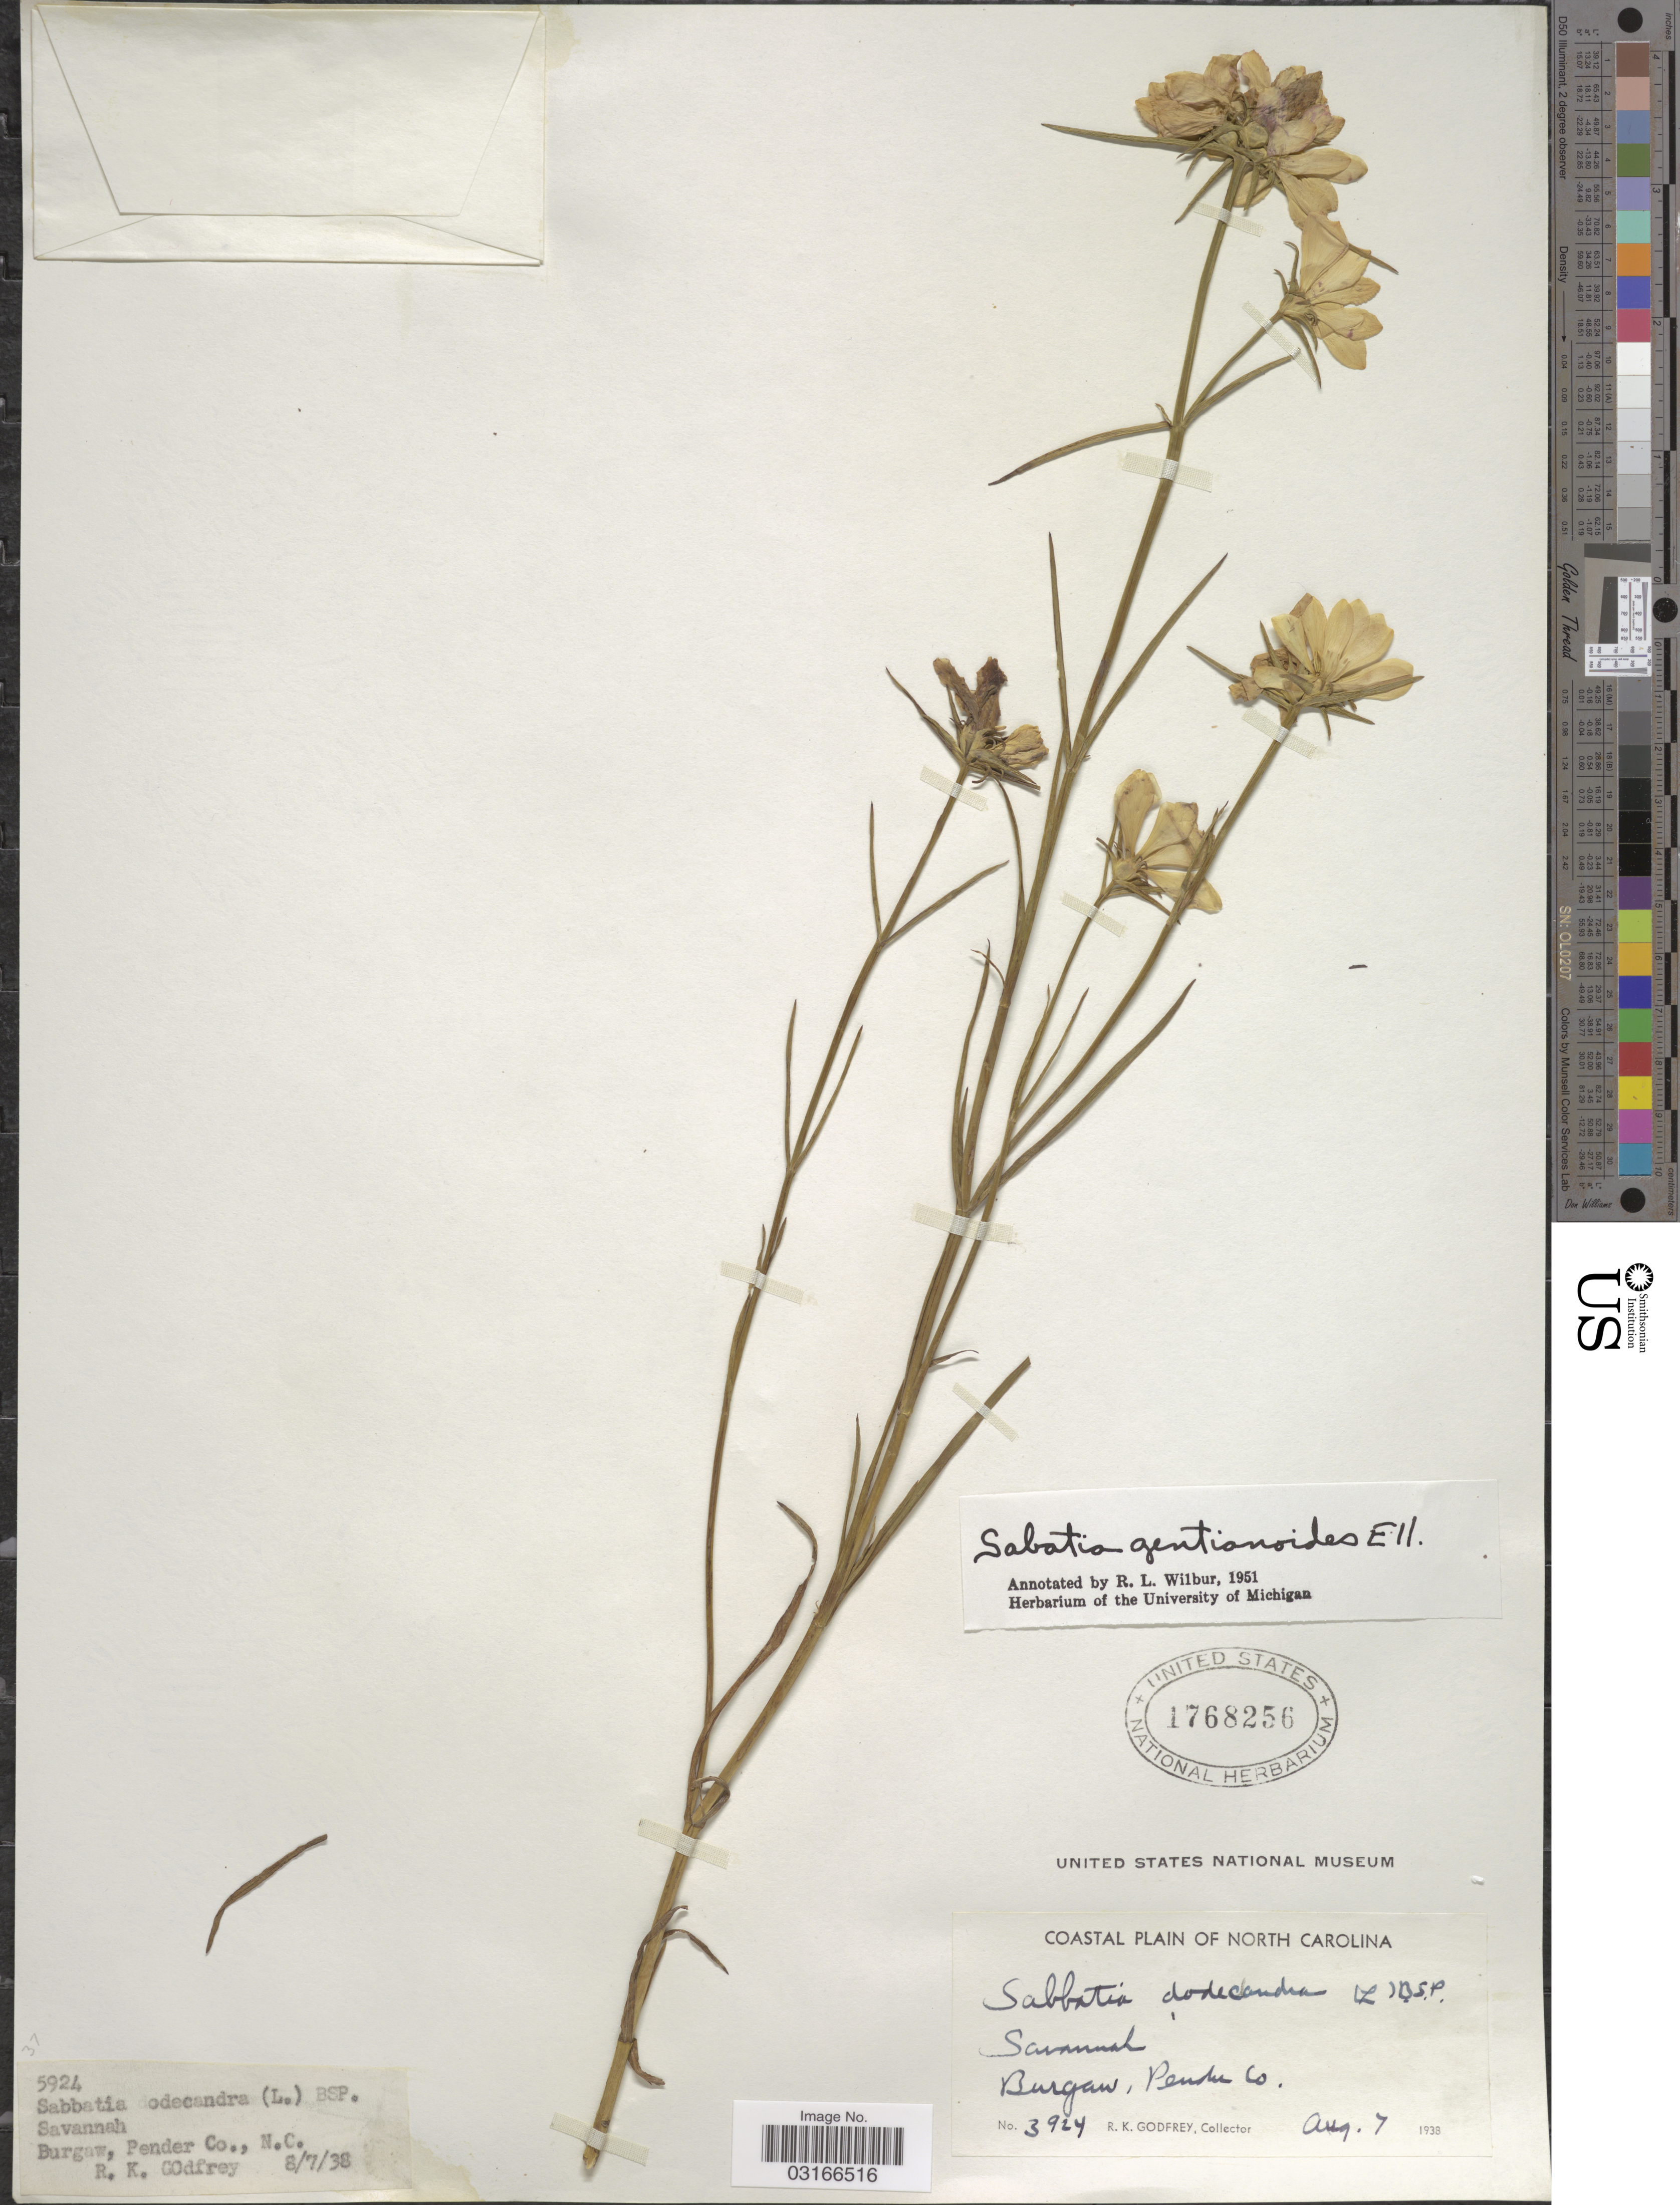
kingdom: Plantae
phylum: Tracheophyta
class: Magnoliopsida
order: Gentianales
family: Gentianaceae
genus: Sabatia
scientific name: Sabatia gentianoides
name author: Elliott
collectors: R. K. Godfrey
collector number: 3924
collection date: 1938-08-07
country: United States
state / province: North Carolina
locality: Coastal Plain of North Carolina, Burgaw, Pender Co., N.C.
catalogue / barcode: US 1768256